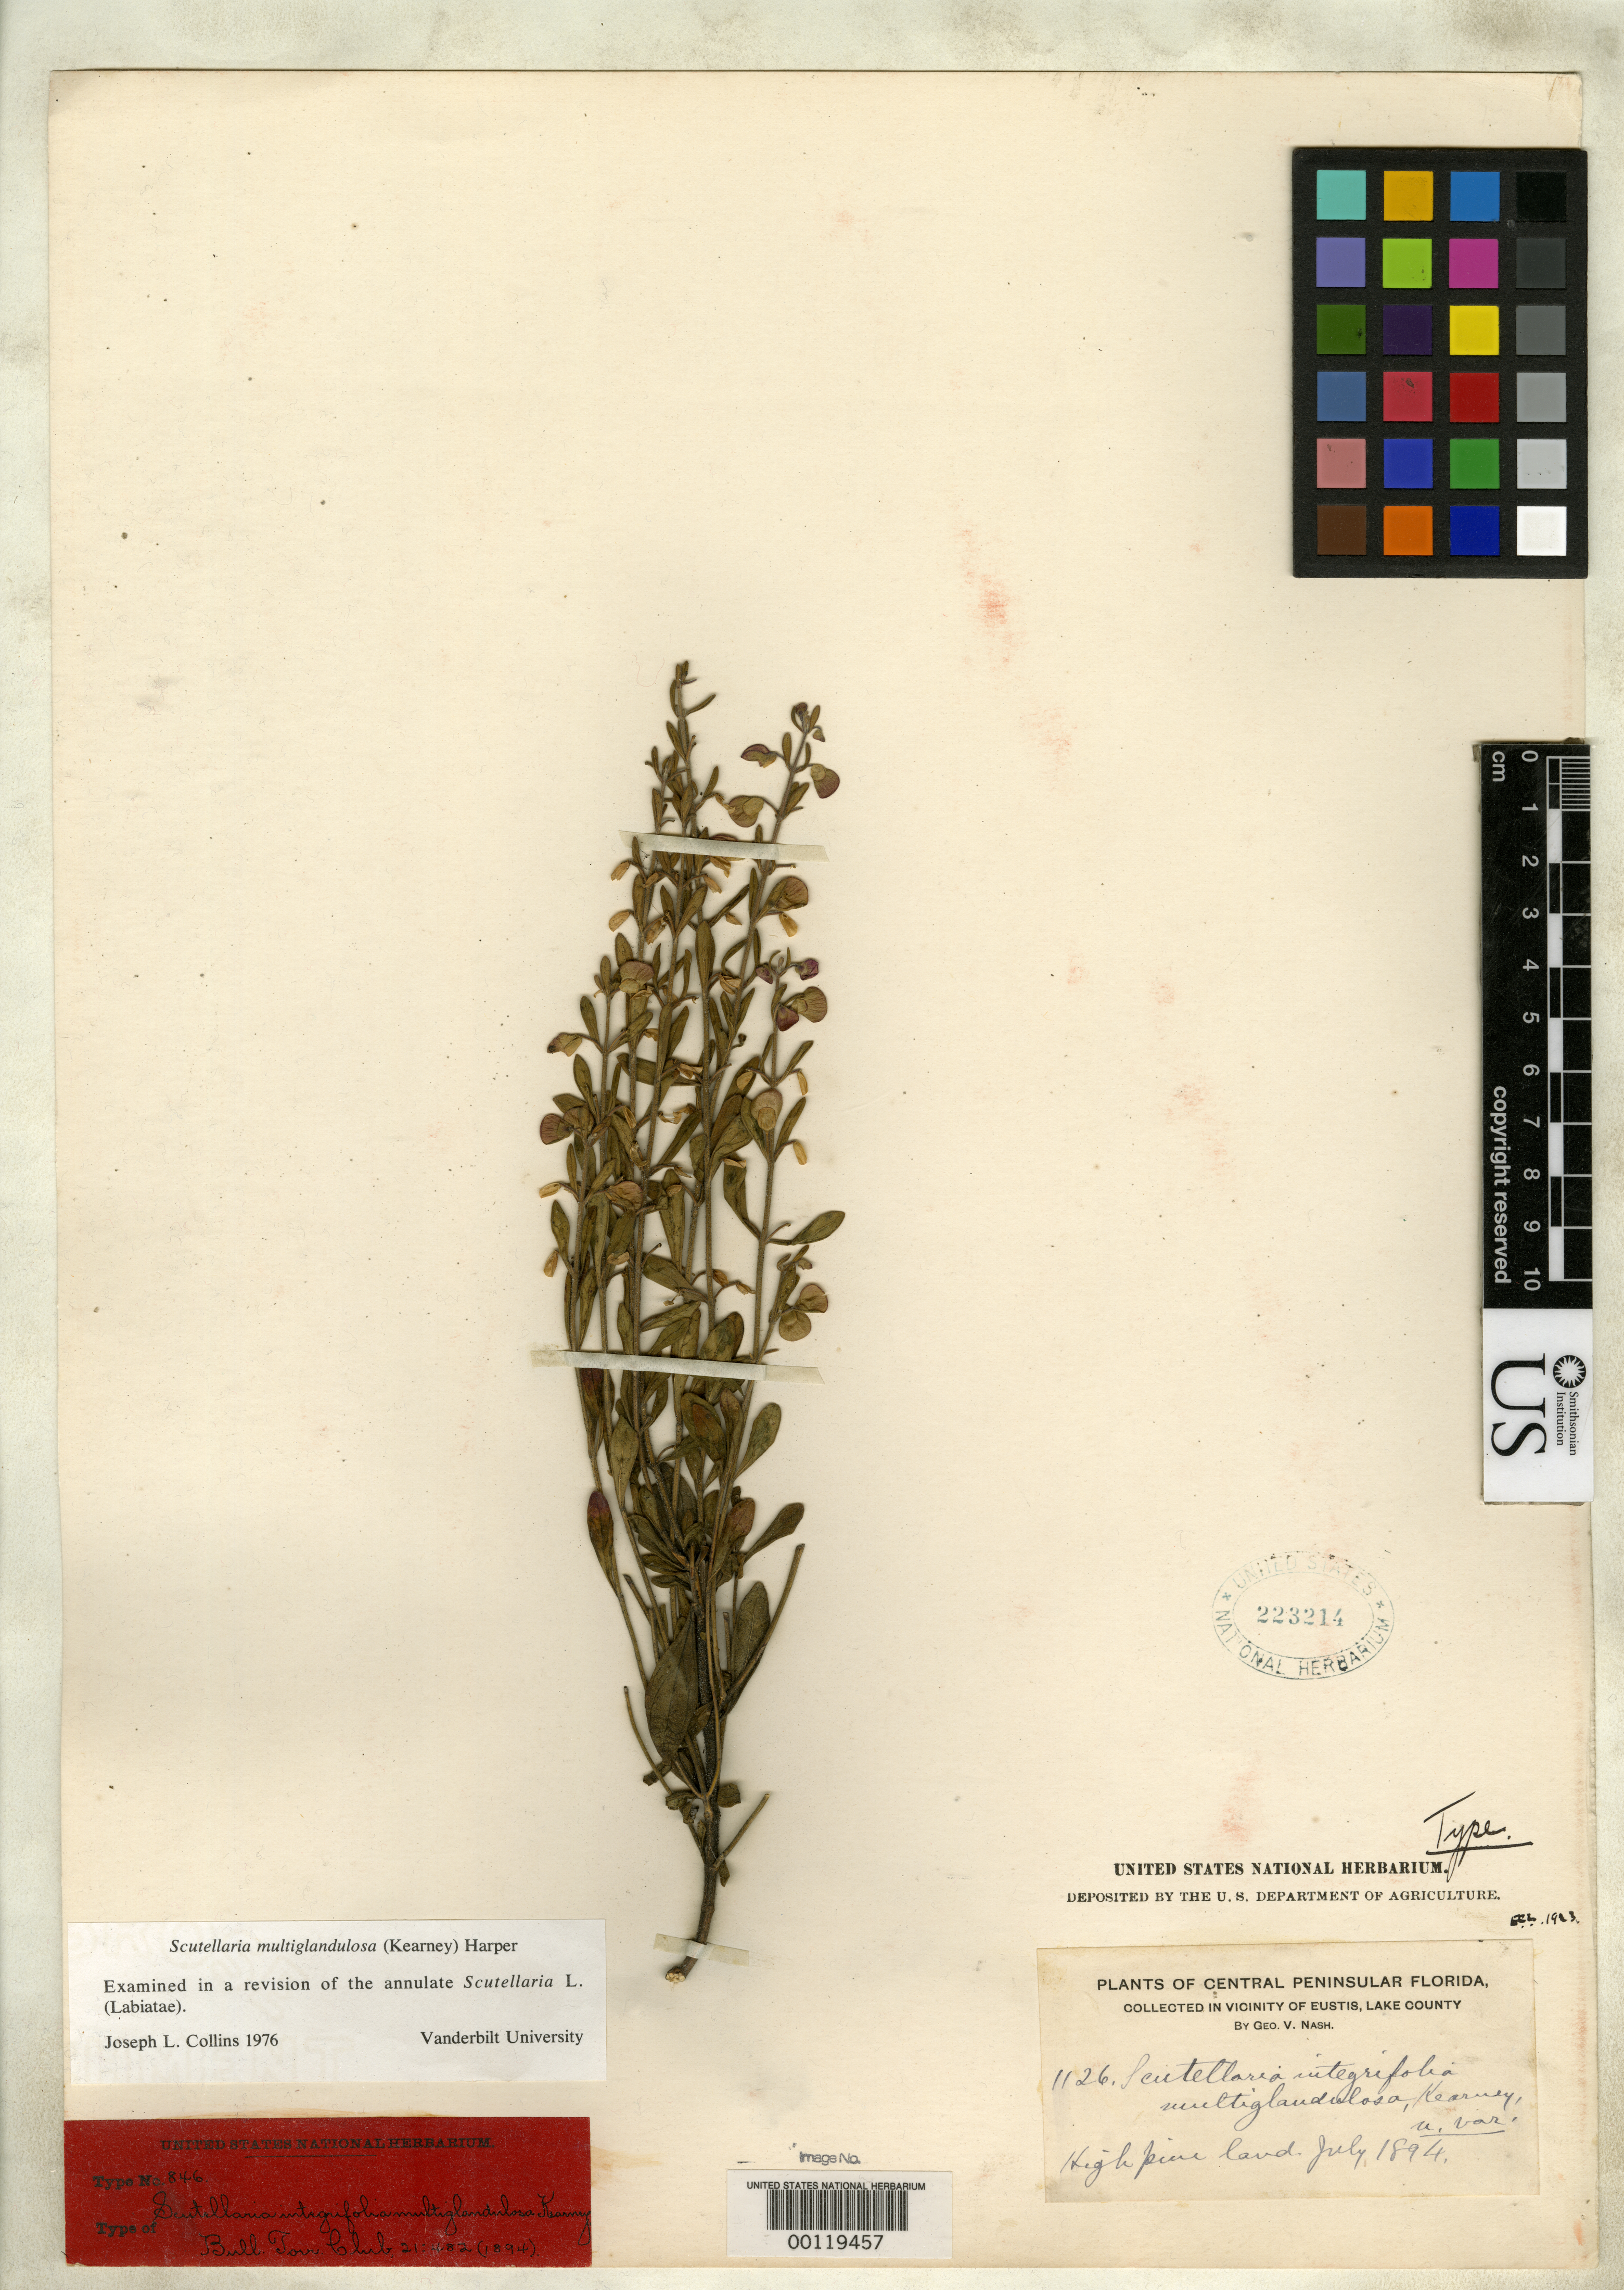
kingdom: Plantae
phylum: Tracheophyta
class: Magnoliopsida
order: Lamiales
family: Lamiaceae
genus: Scutellaria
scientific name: Scutellaria integrifolia var. multiglandulosa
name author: Kearney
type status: Isosyntype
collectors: G. V. Nash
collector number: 1126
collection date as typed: Jul 1894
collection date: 1894-07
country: United States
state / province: Florida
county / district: Lake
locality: Eustis.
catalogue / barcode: US 223214